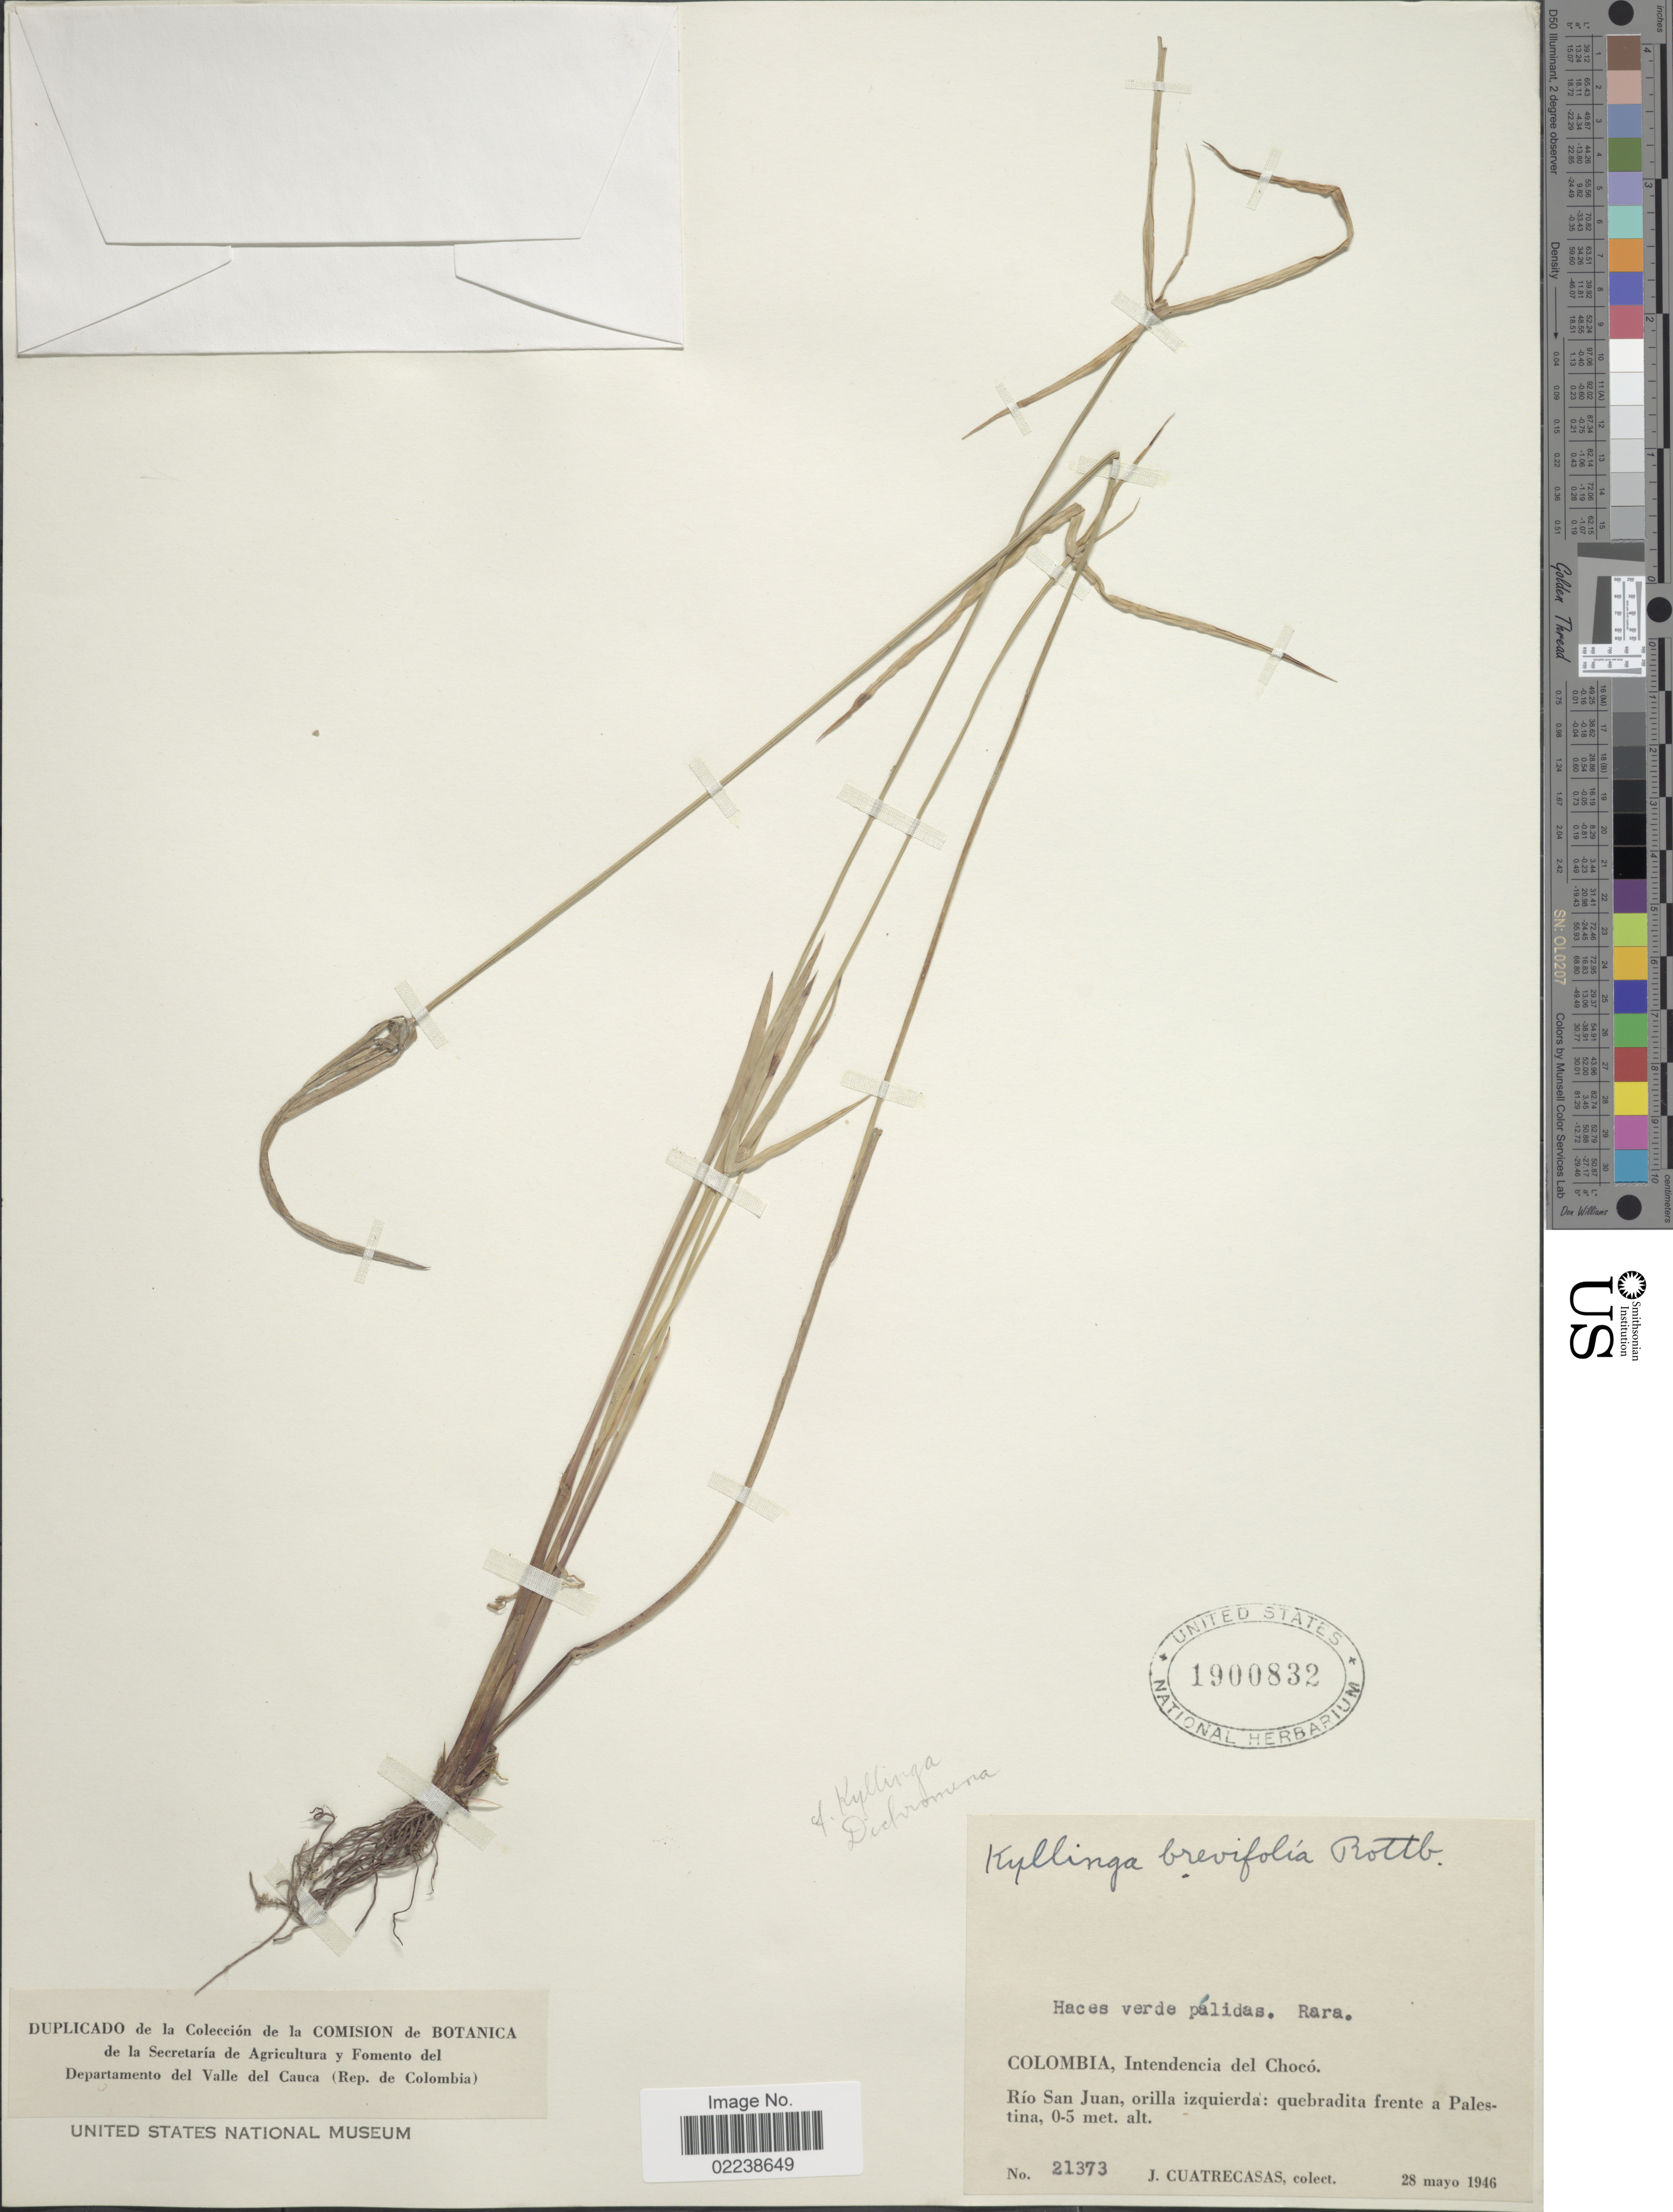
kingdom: Plantae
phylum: Tracheophyta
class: Liliopsida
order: Poales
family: Cyperaceae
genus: Cyperus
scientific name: Cyperus brevifolius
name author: (Rottb.) Hassk.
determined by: Strong, M. T., (US), Smithsonian Institution - National Museum of Natural History (UNITED STATES)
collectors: J. Cuatrecasas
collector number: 21373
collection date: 1946-05-28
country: Colombia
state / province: Chocó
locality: Intendencia del Choco. Rio San Juan, orilla izquierda: quebradita frente a Palestina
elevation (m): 0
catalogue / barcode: US 1900832